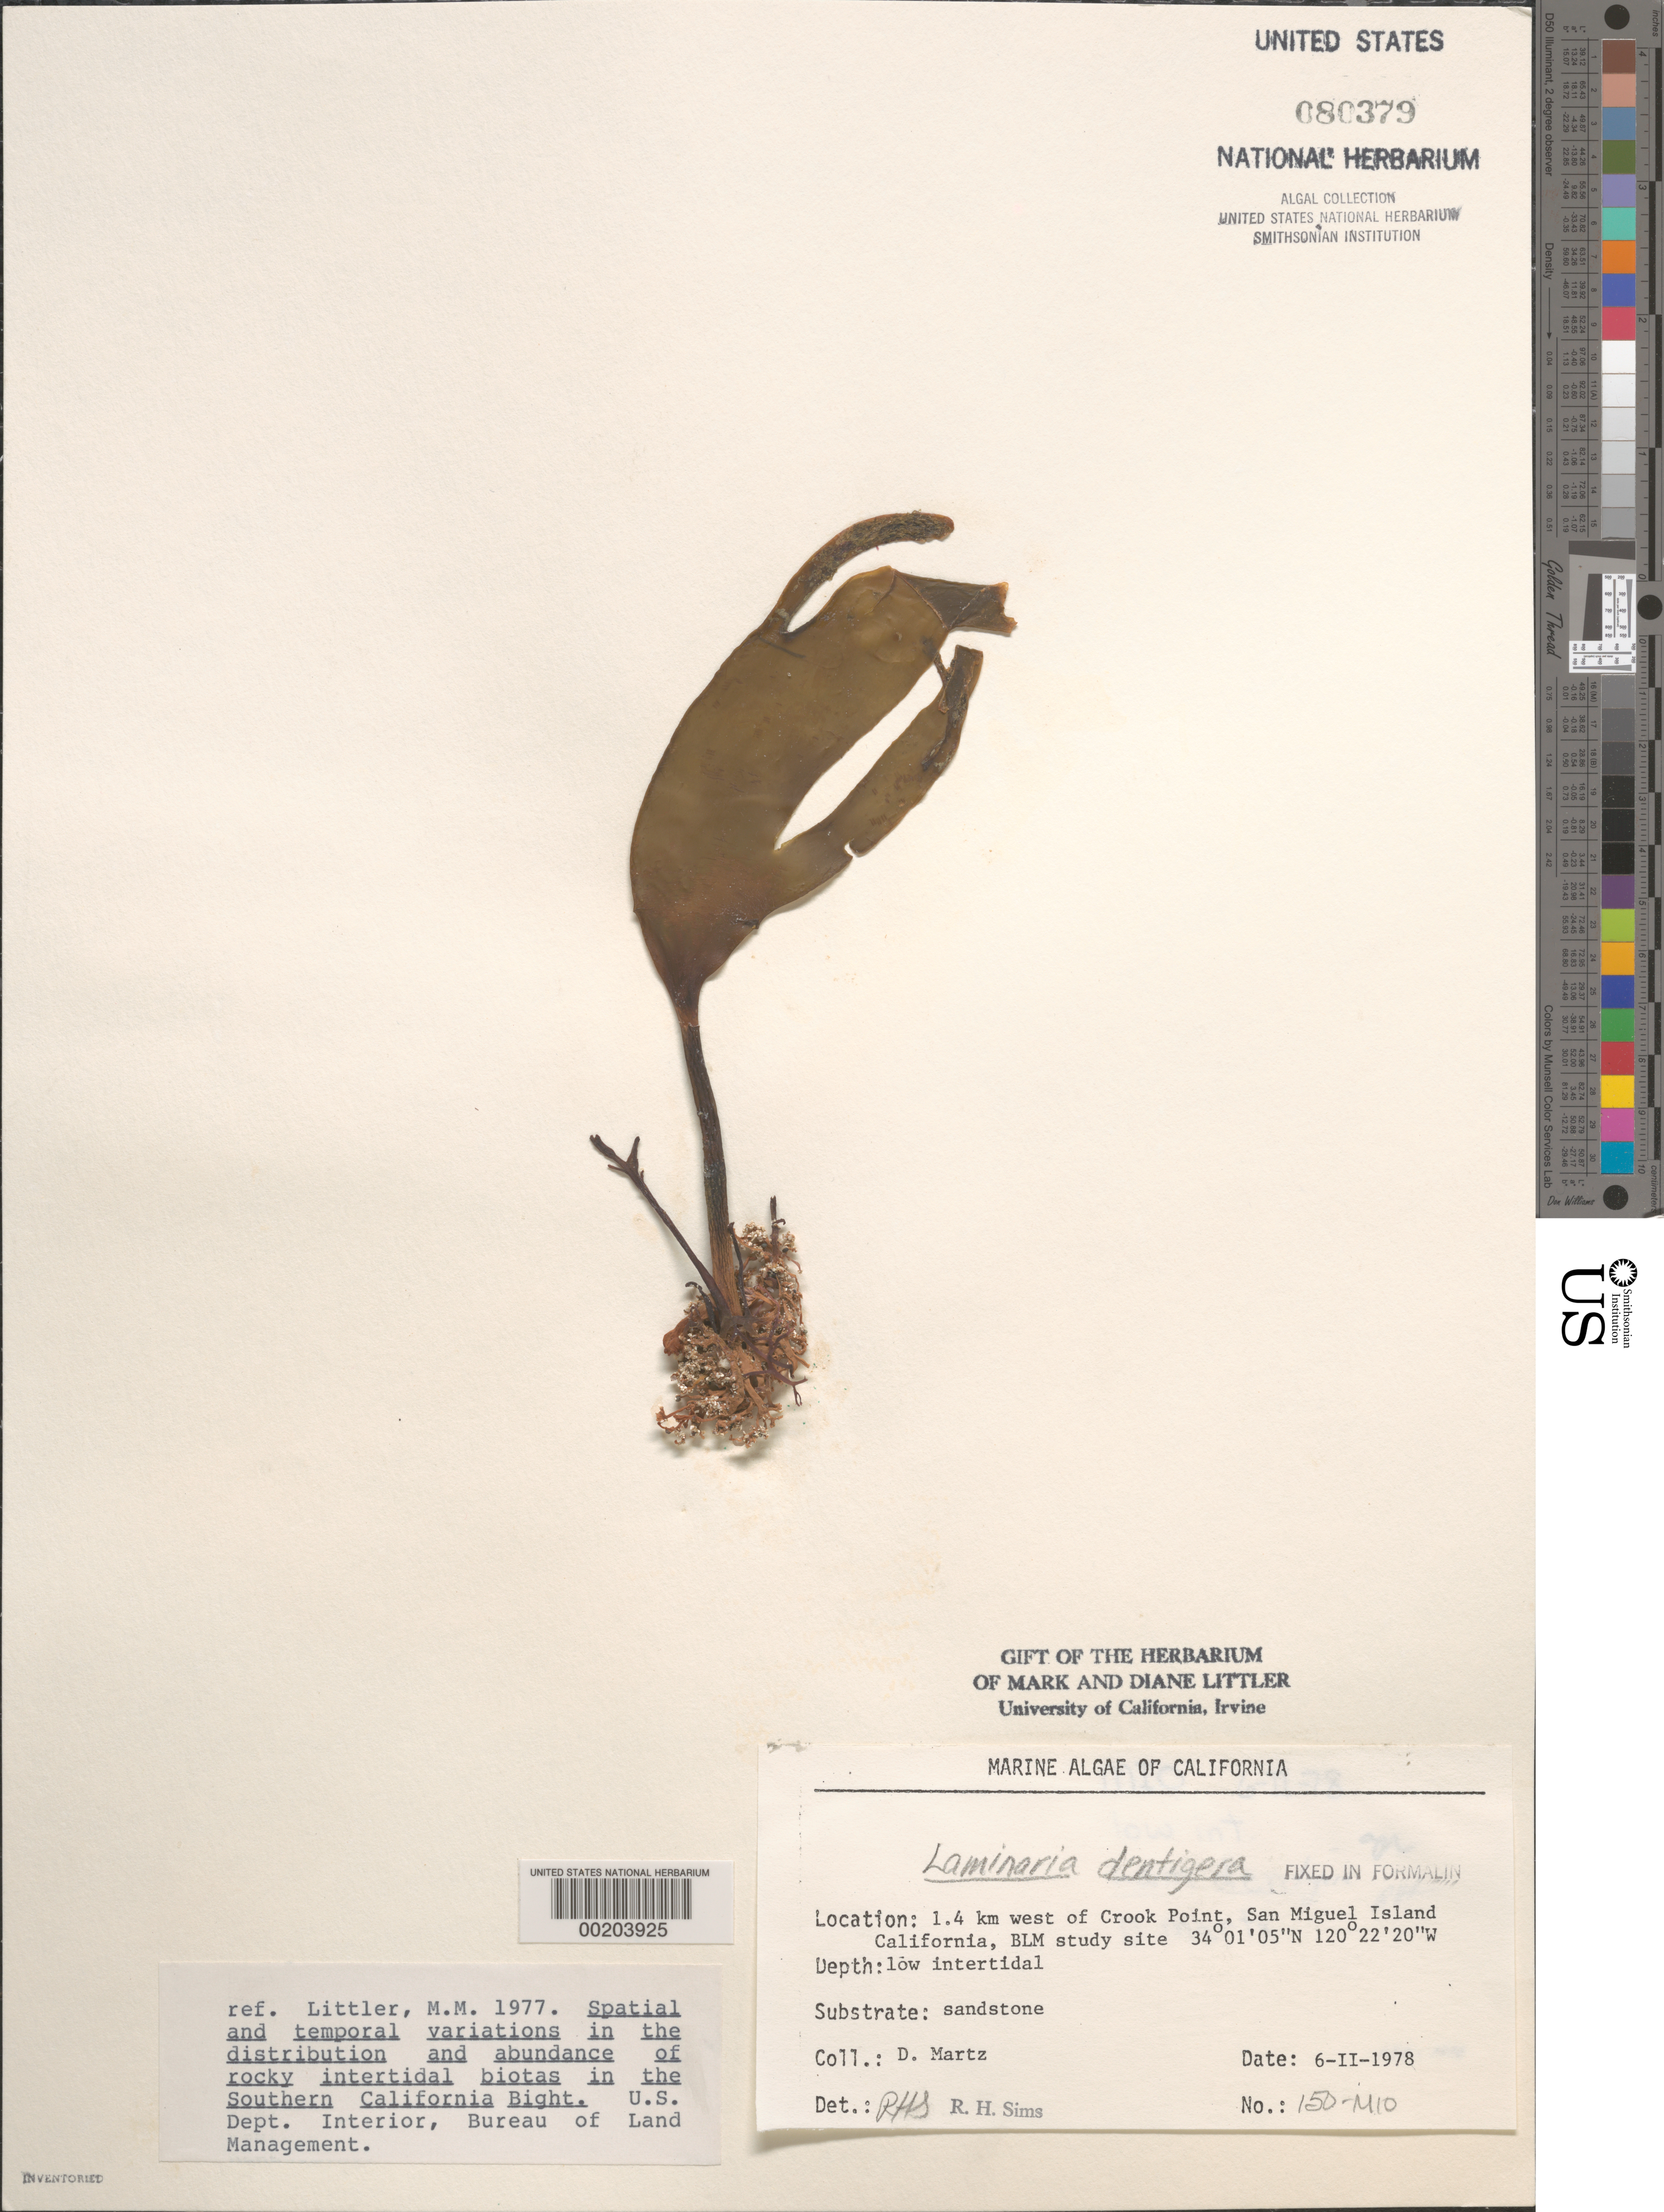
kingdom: Chromista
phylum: Ochrophyta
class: Phaeophyceae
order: Laminariales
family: Laminariaceae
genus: Laminaria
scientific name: Laminaria dentigera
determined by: Sims, Robert H.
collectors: D. Martz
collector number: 150-mio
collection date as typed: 06 Feb 1978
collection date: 1978-02-06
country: United States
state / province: California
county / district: Santa Barbara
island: San Miguel Island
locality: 1.4 km north of Crook Point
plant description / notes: BLM-SOCALBIGHT Rocky Intertidal Survey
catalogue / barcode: US 80379